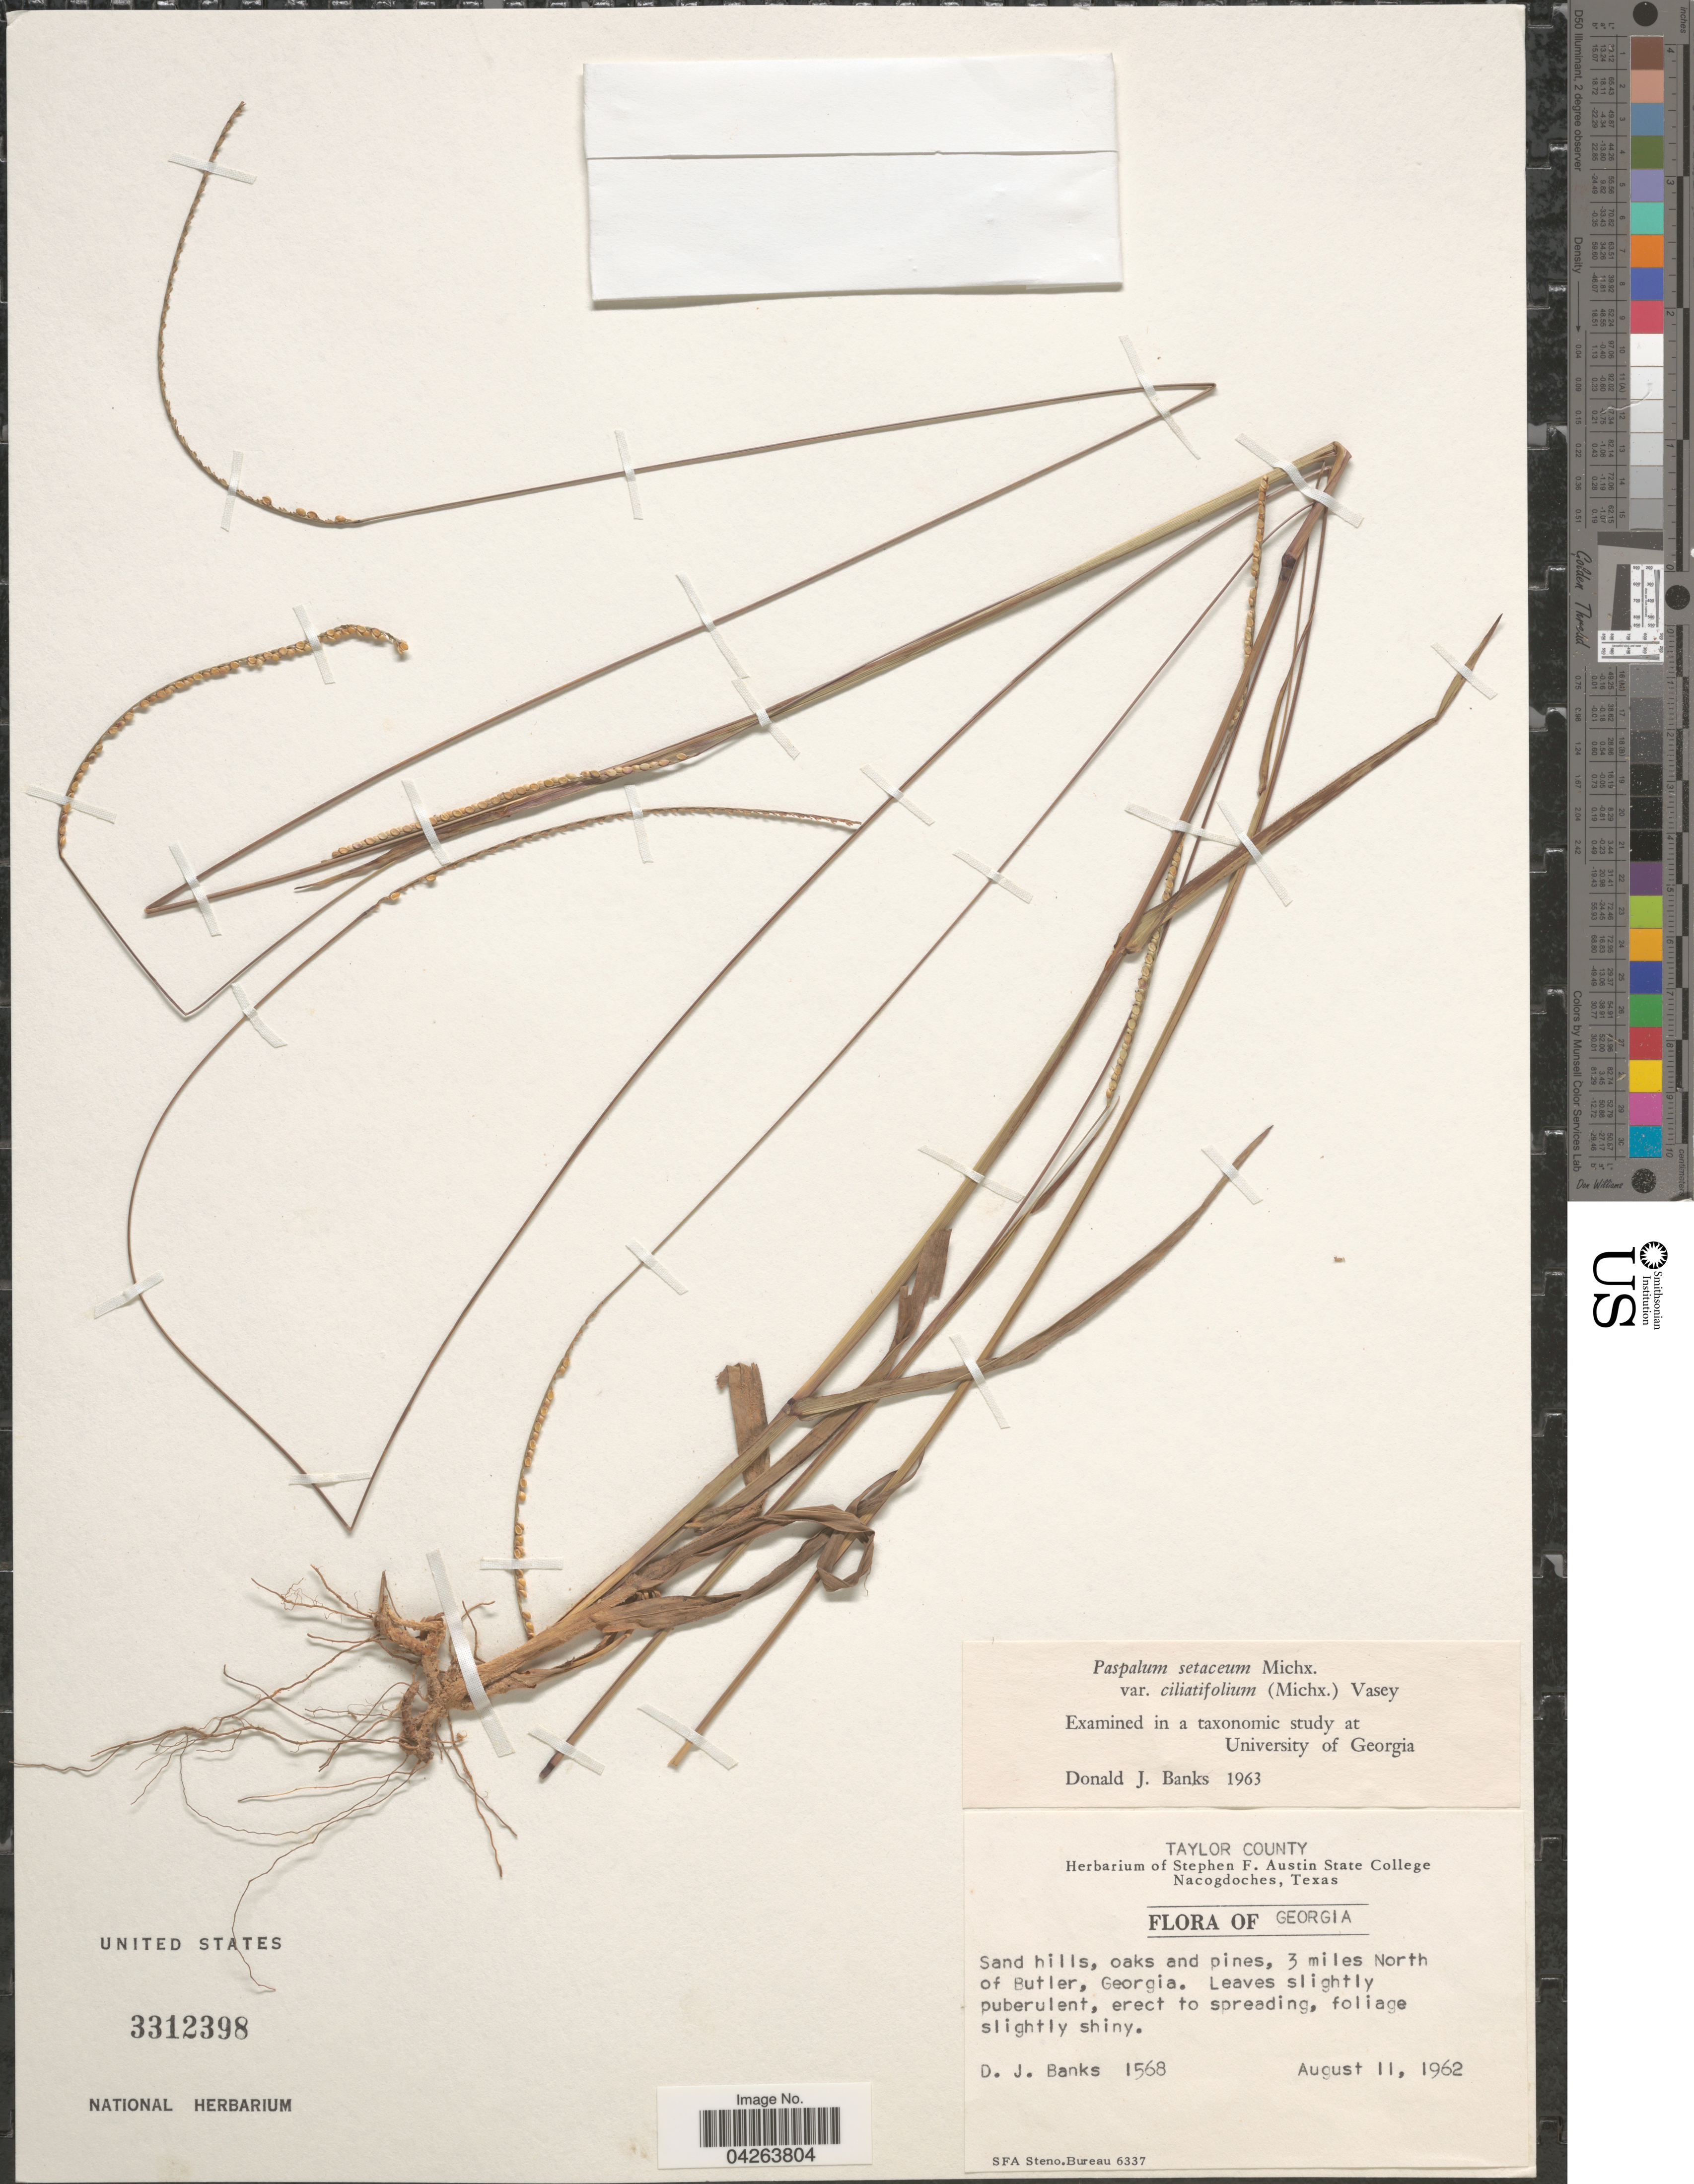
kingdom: Plantae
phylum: Tracheophyta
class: Liliopsida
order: Poales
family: Poaceae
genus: Paspalum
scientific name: Paspalum setaceum var. ciliatifolium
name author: (Michx.) Vasey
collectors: D. J. Banks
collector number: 1568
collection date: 1962-08-11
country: United States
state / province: Georgia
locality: Taylor County. Sand hills, oaks and pines, 3 miles North of Butler, Georgia.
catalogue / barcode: US 3312398